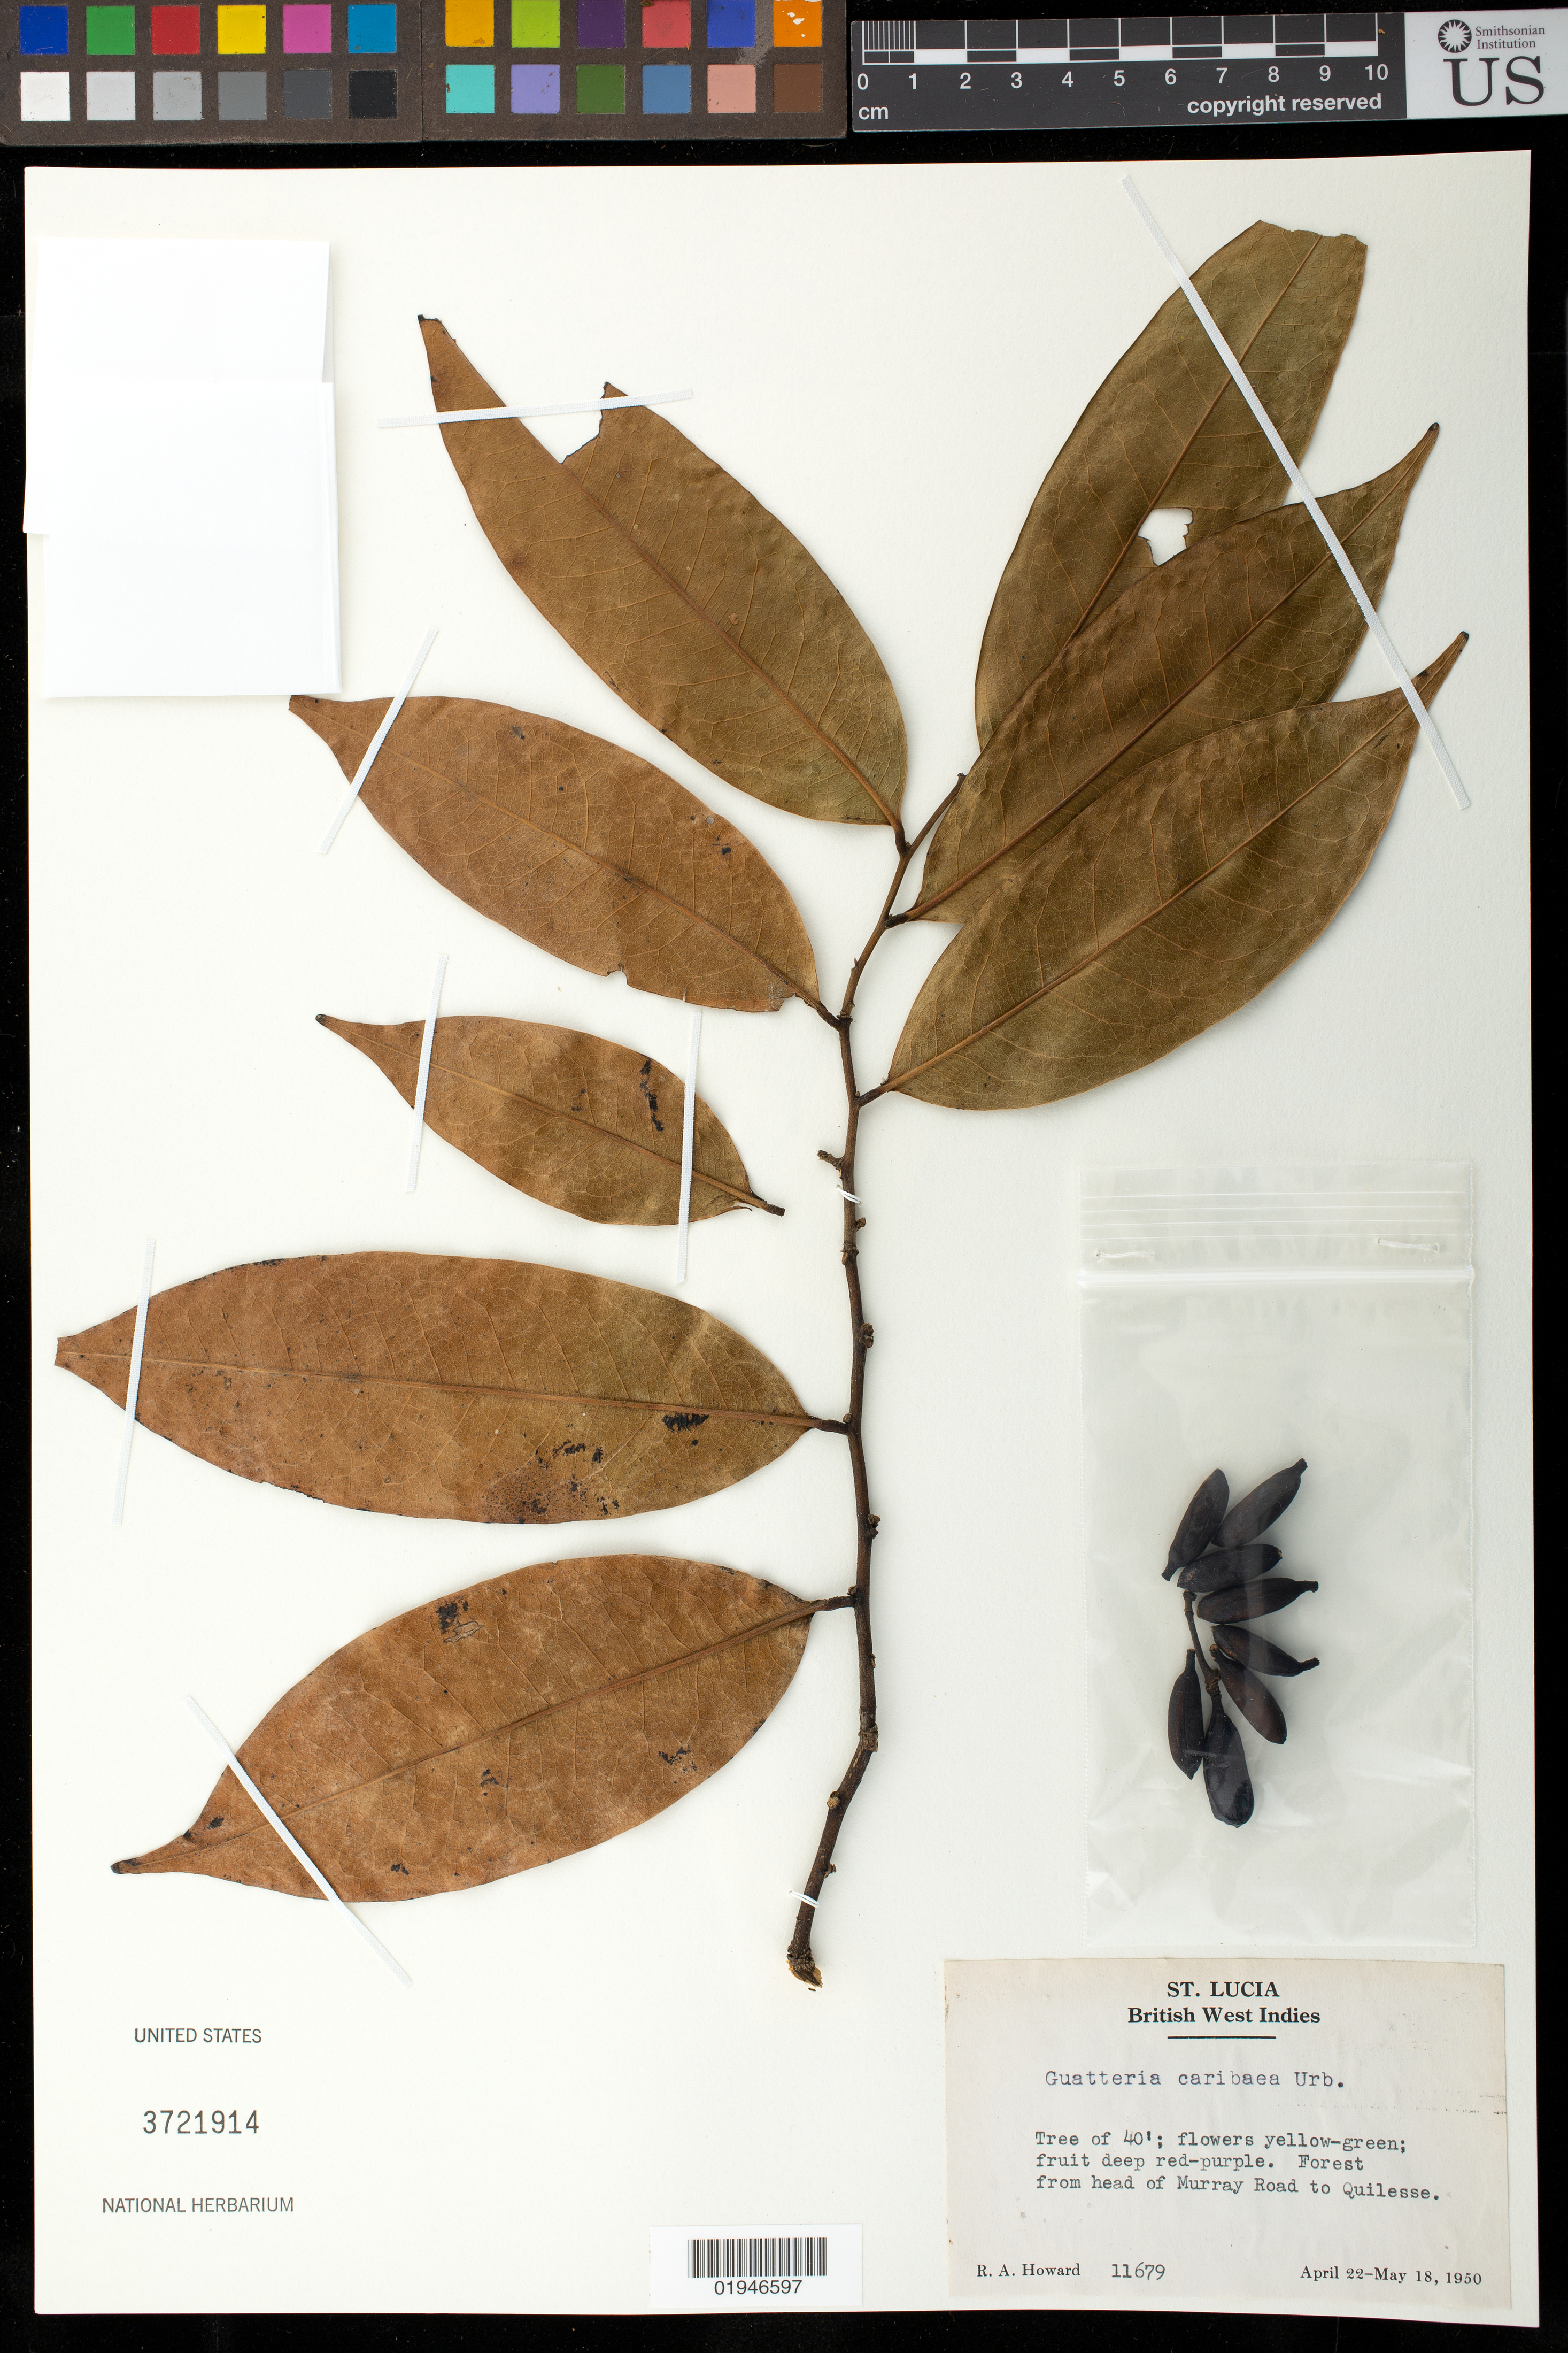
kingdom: Plantae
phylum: Tracheophyta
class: Magnoliopsida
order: Magnoliales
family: Annonaceae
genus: Guatteria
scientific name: Guatteria caribaea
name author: Urb.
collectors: R. A. Howard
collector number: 11679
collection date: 1950-04-22/1950-05-18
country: St. Lucia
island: Saint Lucia I.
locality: Head of Murray Road to Quilesse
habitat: Forest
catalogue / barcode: US 3721914